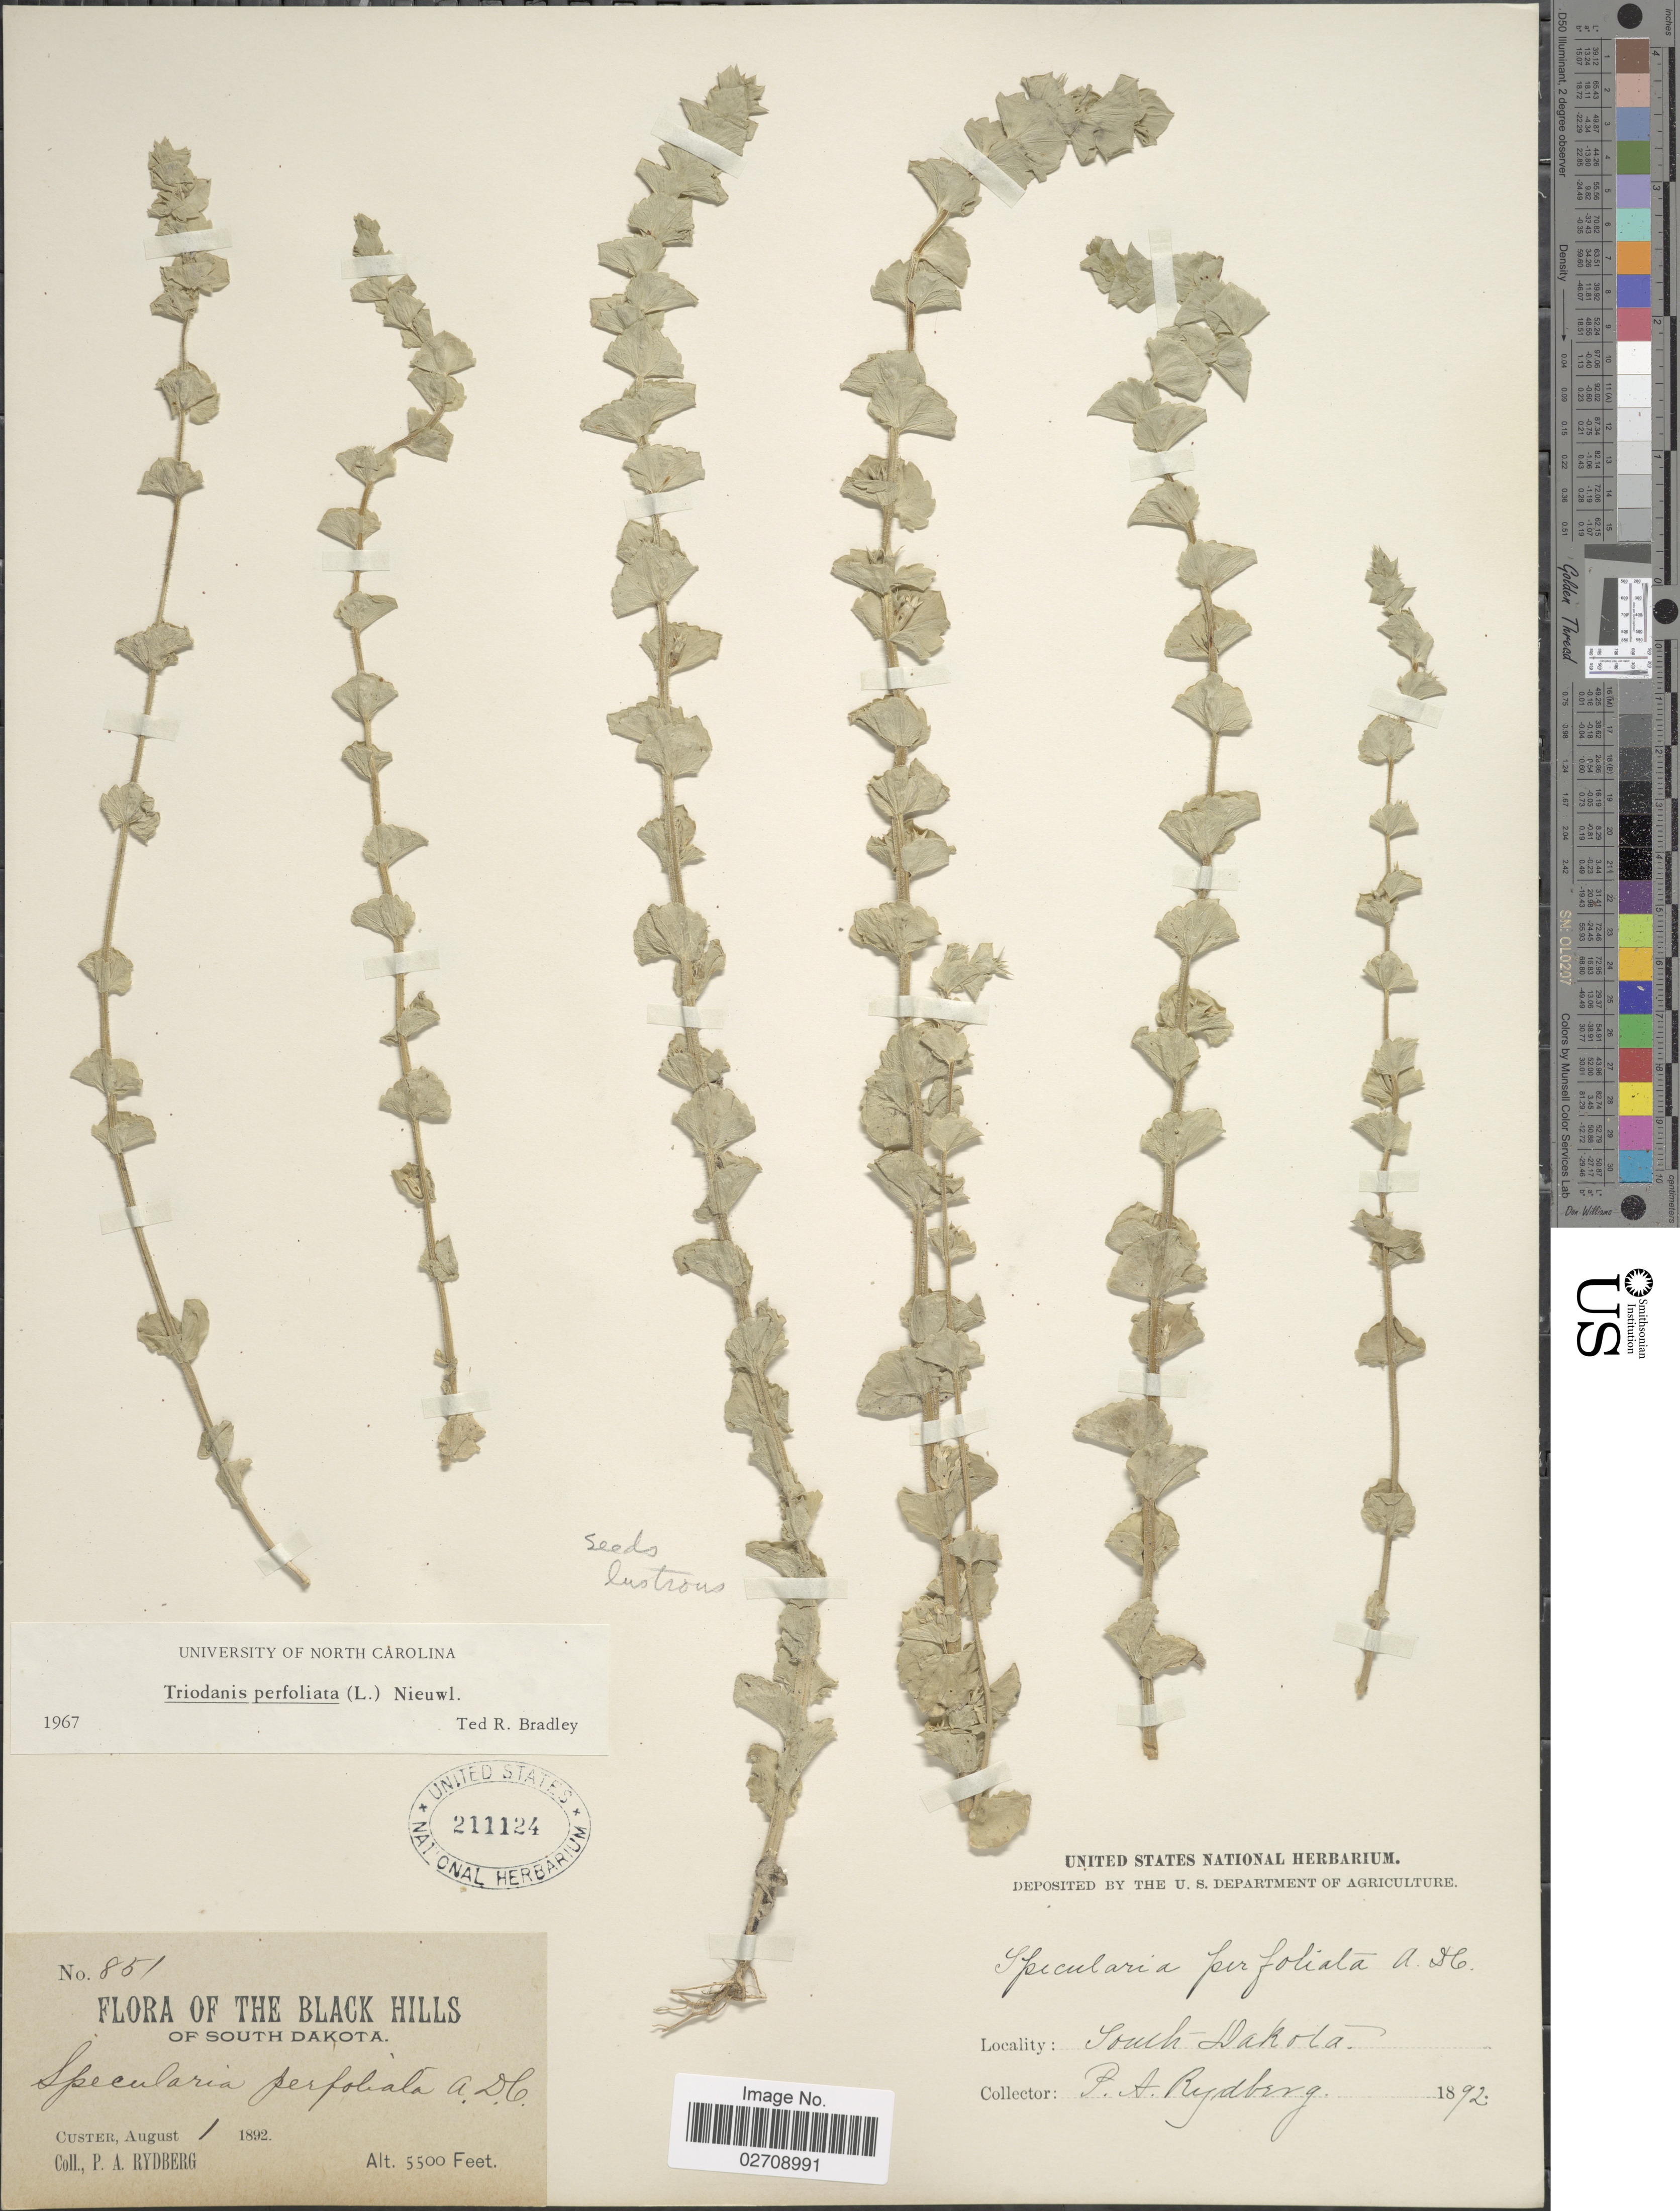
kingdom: Plantae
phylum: Tracheophyta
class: Magnoliopsida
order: Asterales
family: Campanulaceae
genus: Triodanis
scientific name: Triodanis perfoliata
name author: (L.) Nieuwl.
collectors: P. A. Rydberg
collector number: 851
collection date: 1892-08-01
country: United States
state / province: South Dakota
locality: The Black Hills. Custer.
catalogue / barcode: US 211124